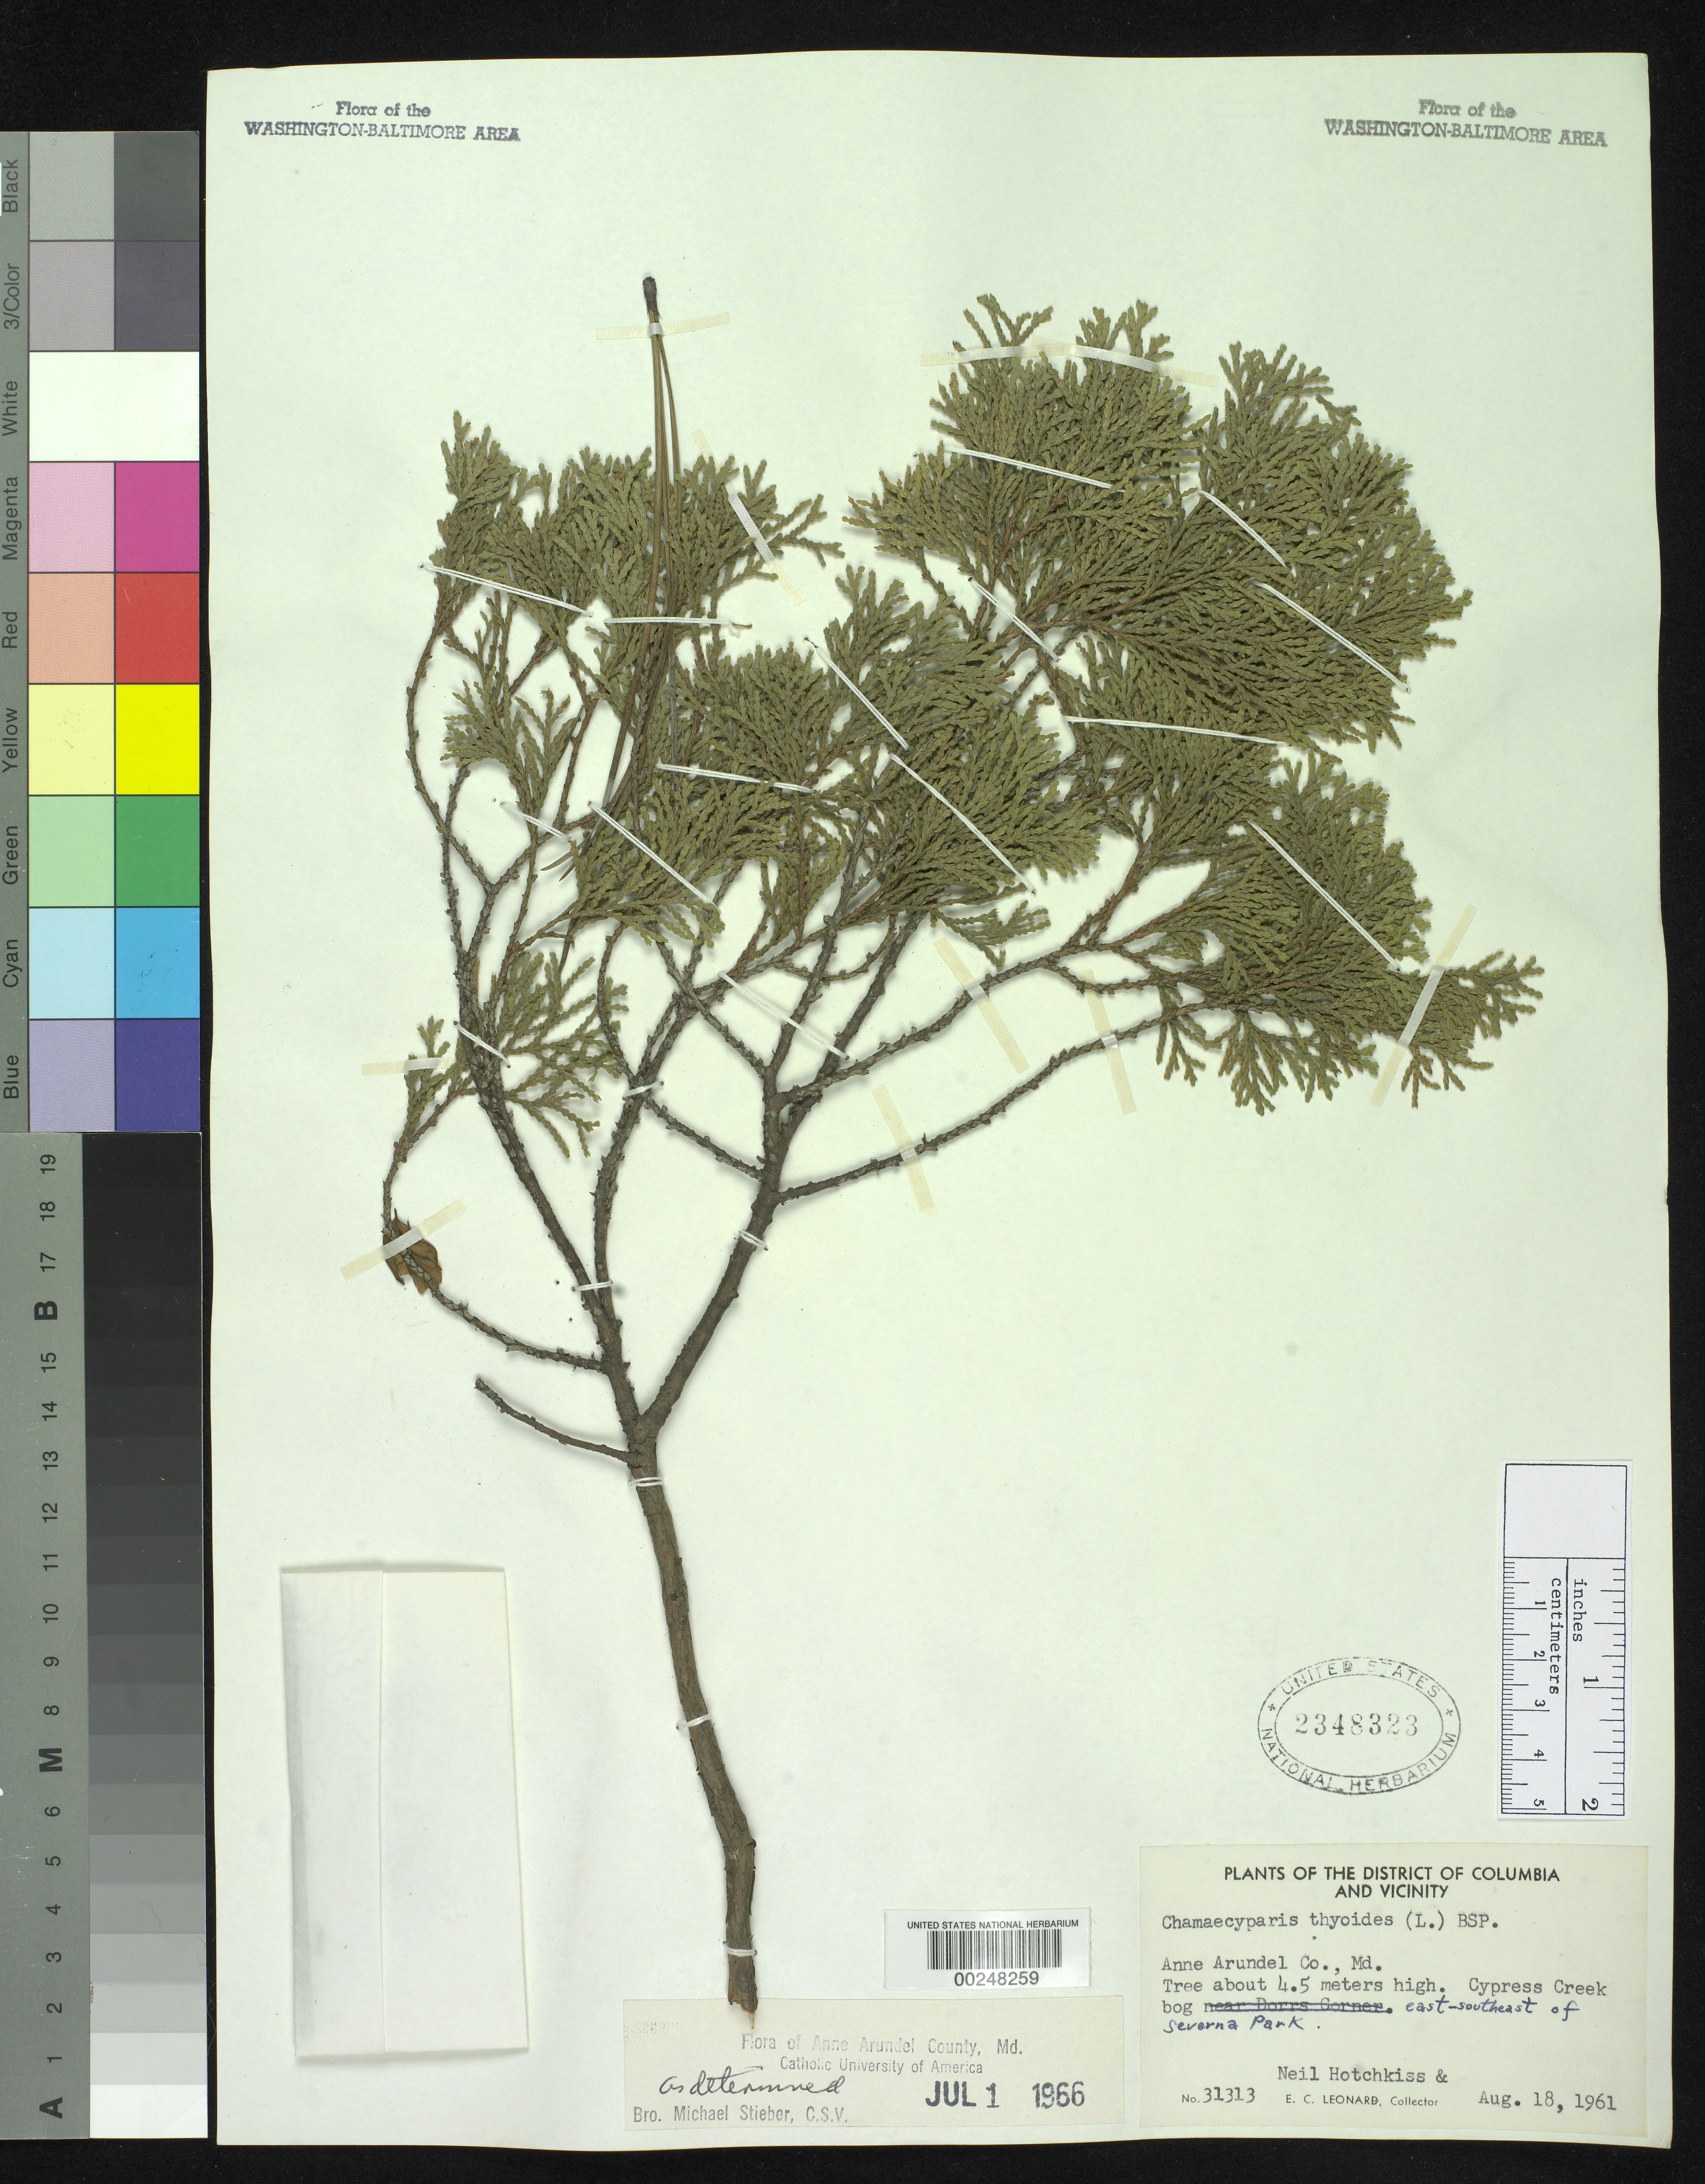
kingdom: Plantae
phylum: Tracheophyta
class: Pinopsida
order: Pinales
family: Cupressaceae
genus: Chamaecyparis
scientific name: Chamaecyparis thyoides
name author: (L.) Britton, Stearns & Poggenb.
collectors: N. Hotchkiss & E. C. Leonard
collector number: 31313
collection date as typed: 18 Aug 1961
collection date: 1961-08-18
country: United States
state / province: Maryland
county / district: Anne Arundel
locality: Cypress Creek Bog, ESE of Severna Park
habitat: Bog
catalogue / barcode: US 2348323